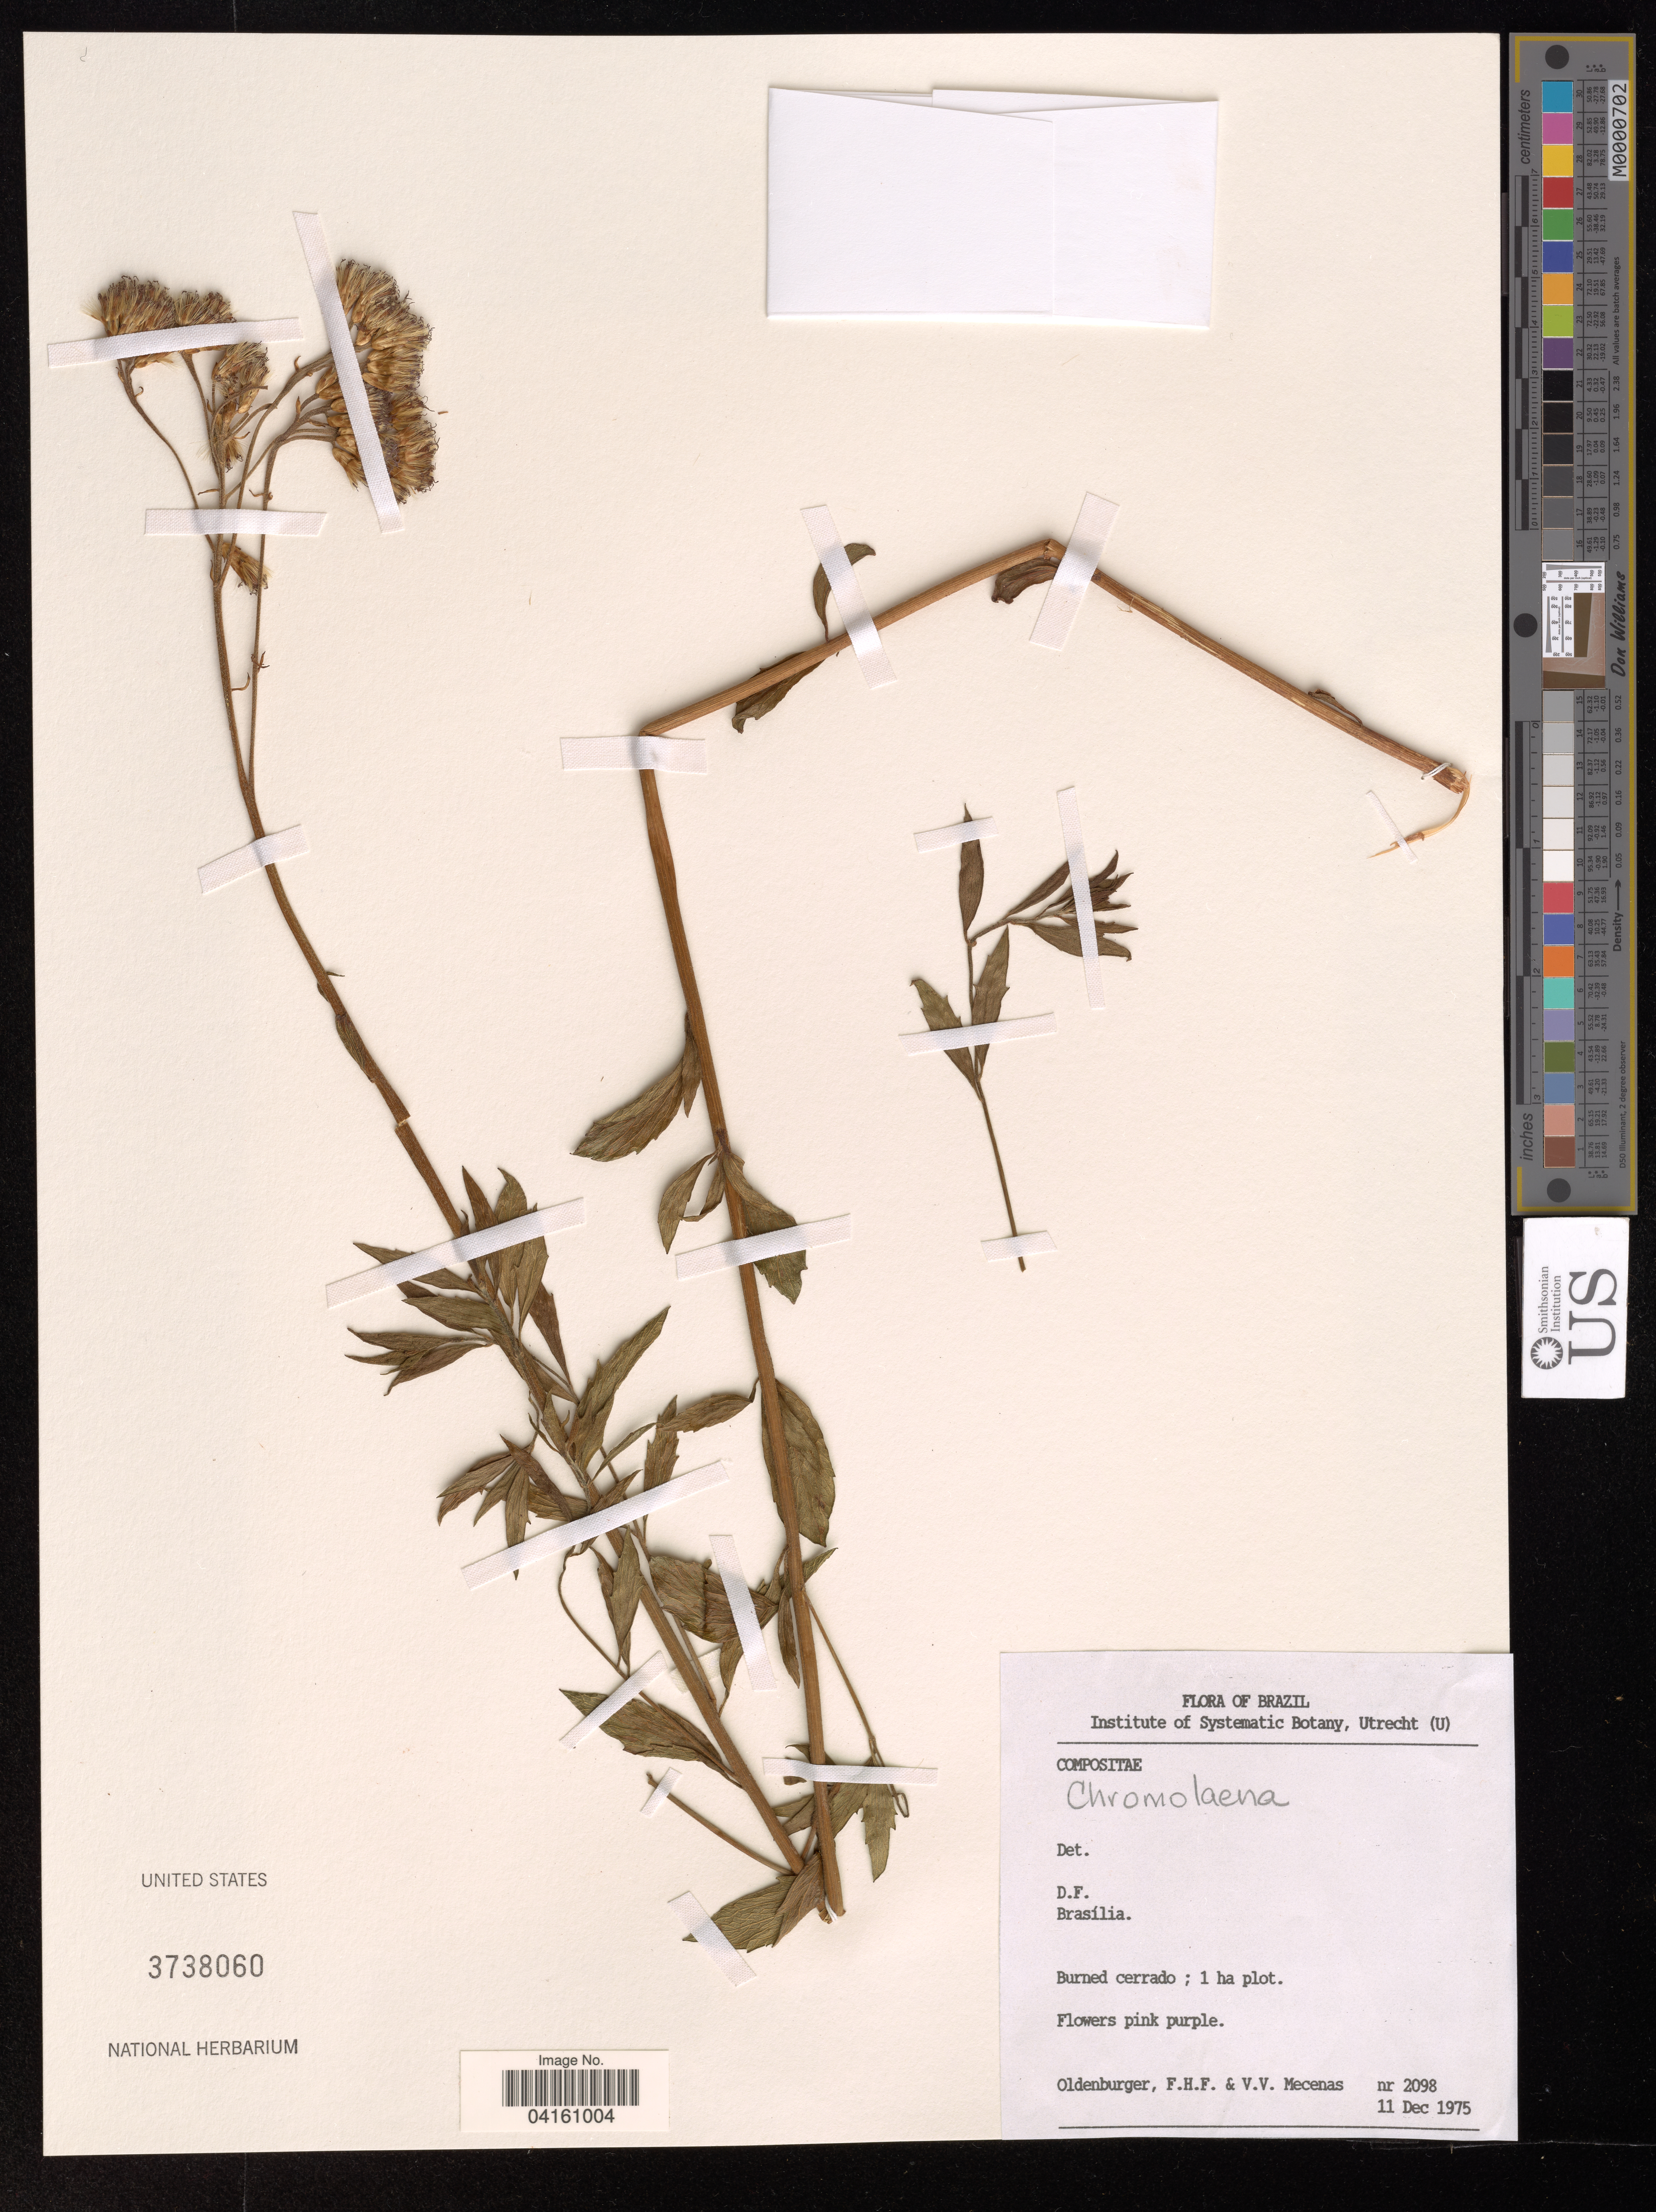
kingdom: Plantae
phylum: Tracheophyta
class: Magnoliopsida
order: Asterales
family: Asteraceae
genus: Chromolaena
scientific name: Chromolaena sp.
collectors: F. Oldenburger & V. Mecenas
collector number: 2098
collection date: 1975-12-11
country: Brazil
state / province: Distrito Federal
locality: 1 ha plot.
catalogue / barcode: US 3738060